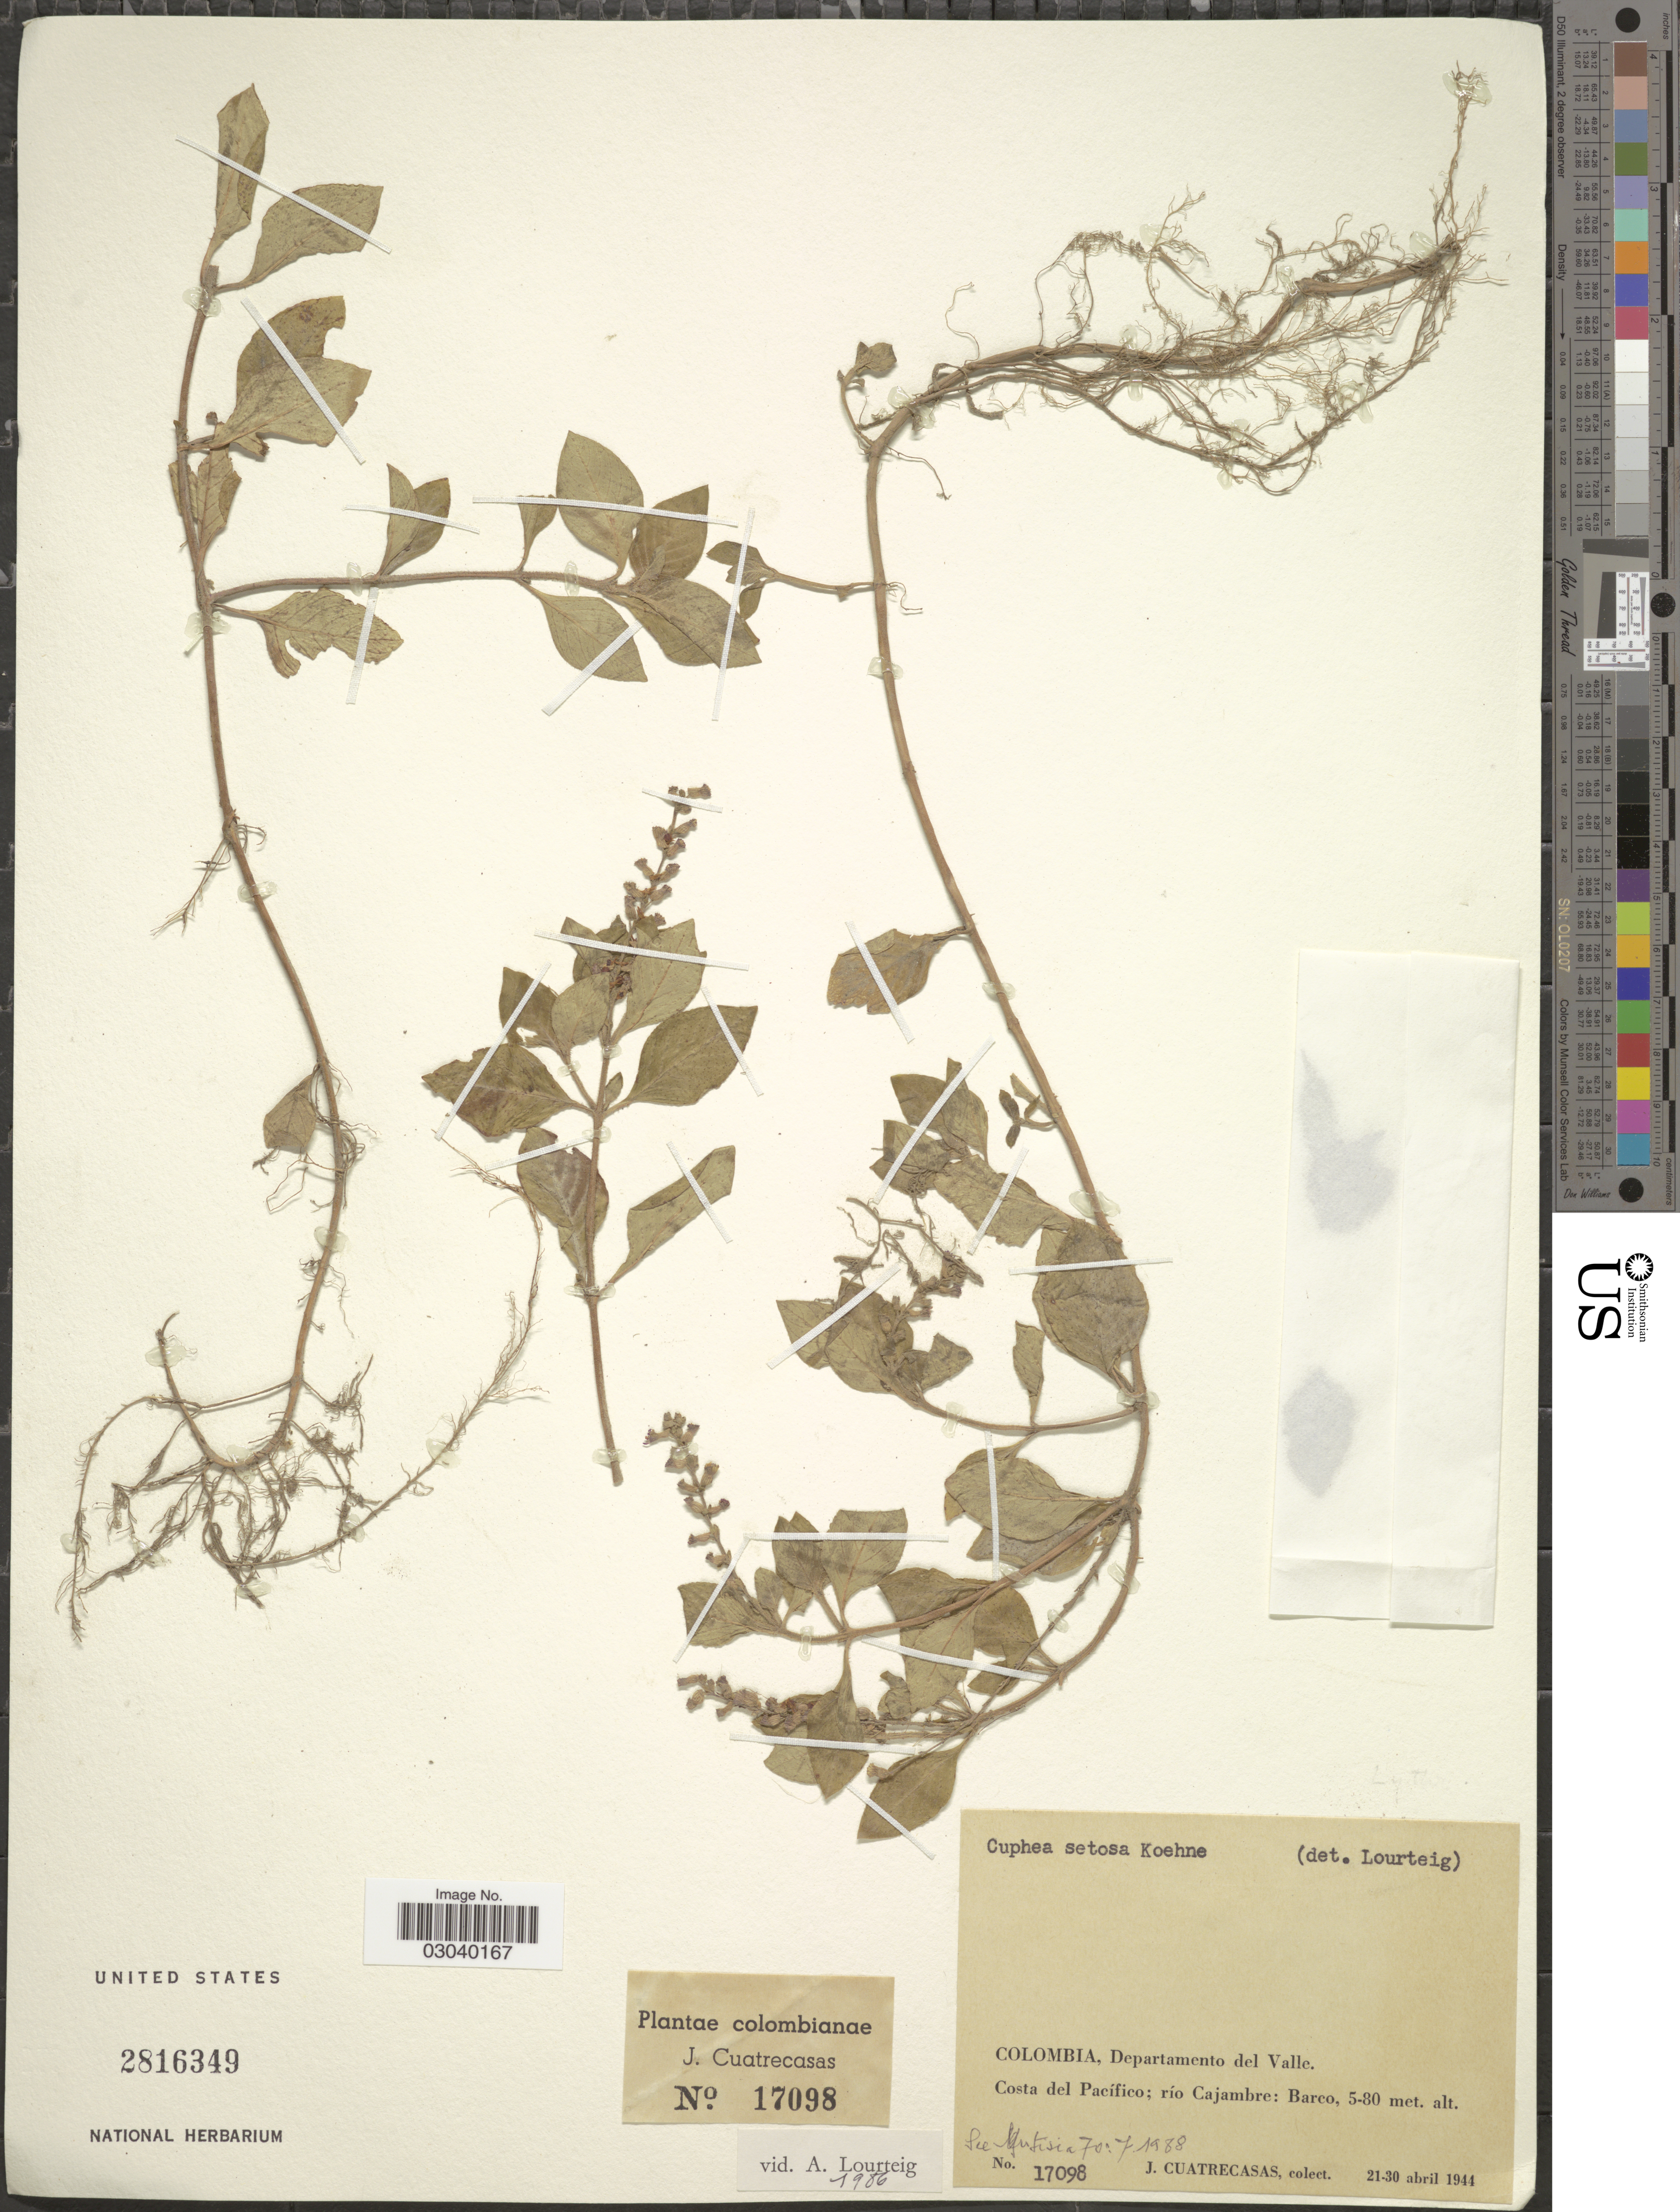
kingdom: Plantae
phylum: Tracheophyta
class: Magnoliopsida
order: Myrtales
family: Lythraceae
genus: Cuphea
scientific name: Cuphea setosa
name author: Koehne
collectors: J. Cuatrecasas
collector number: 17098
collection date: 1944-04-21/1944-04-30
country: Colombia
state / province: Valle del Cauca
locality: Departamento del Valle. Costa del Pacífico; río Cajambre: Barco.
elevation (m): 5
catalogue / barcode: US 2816349